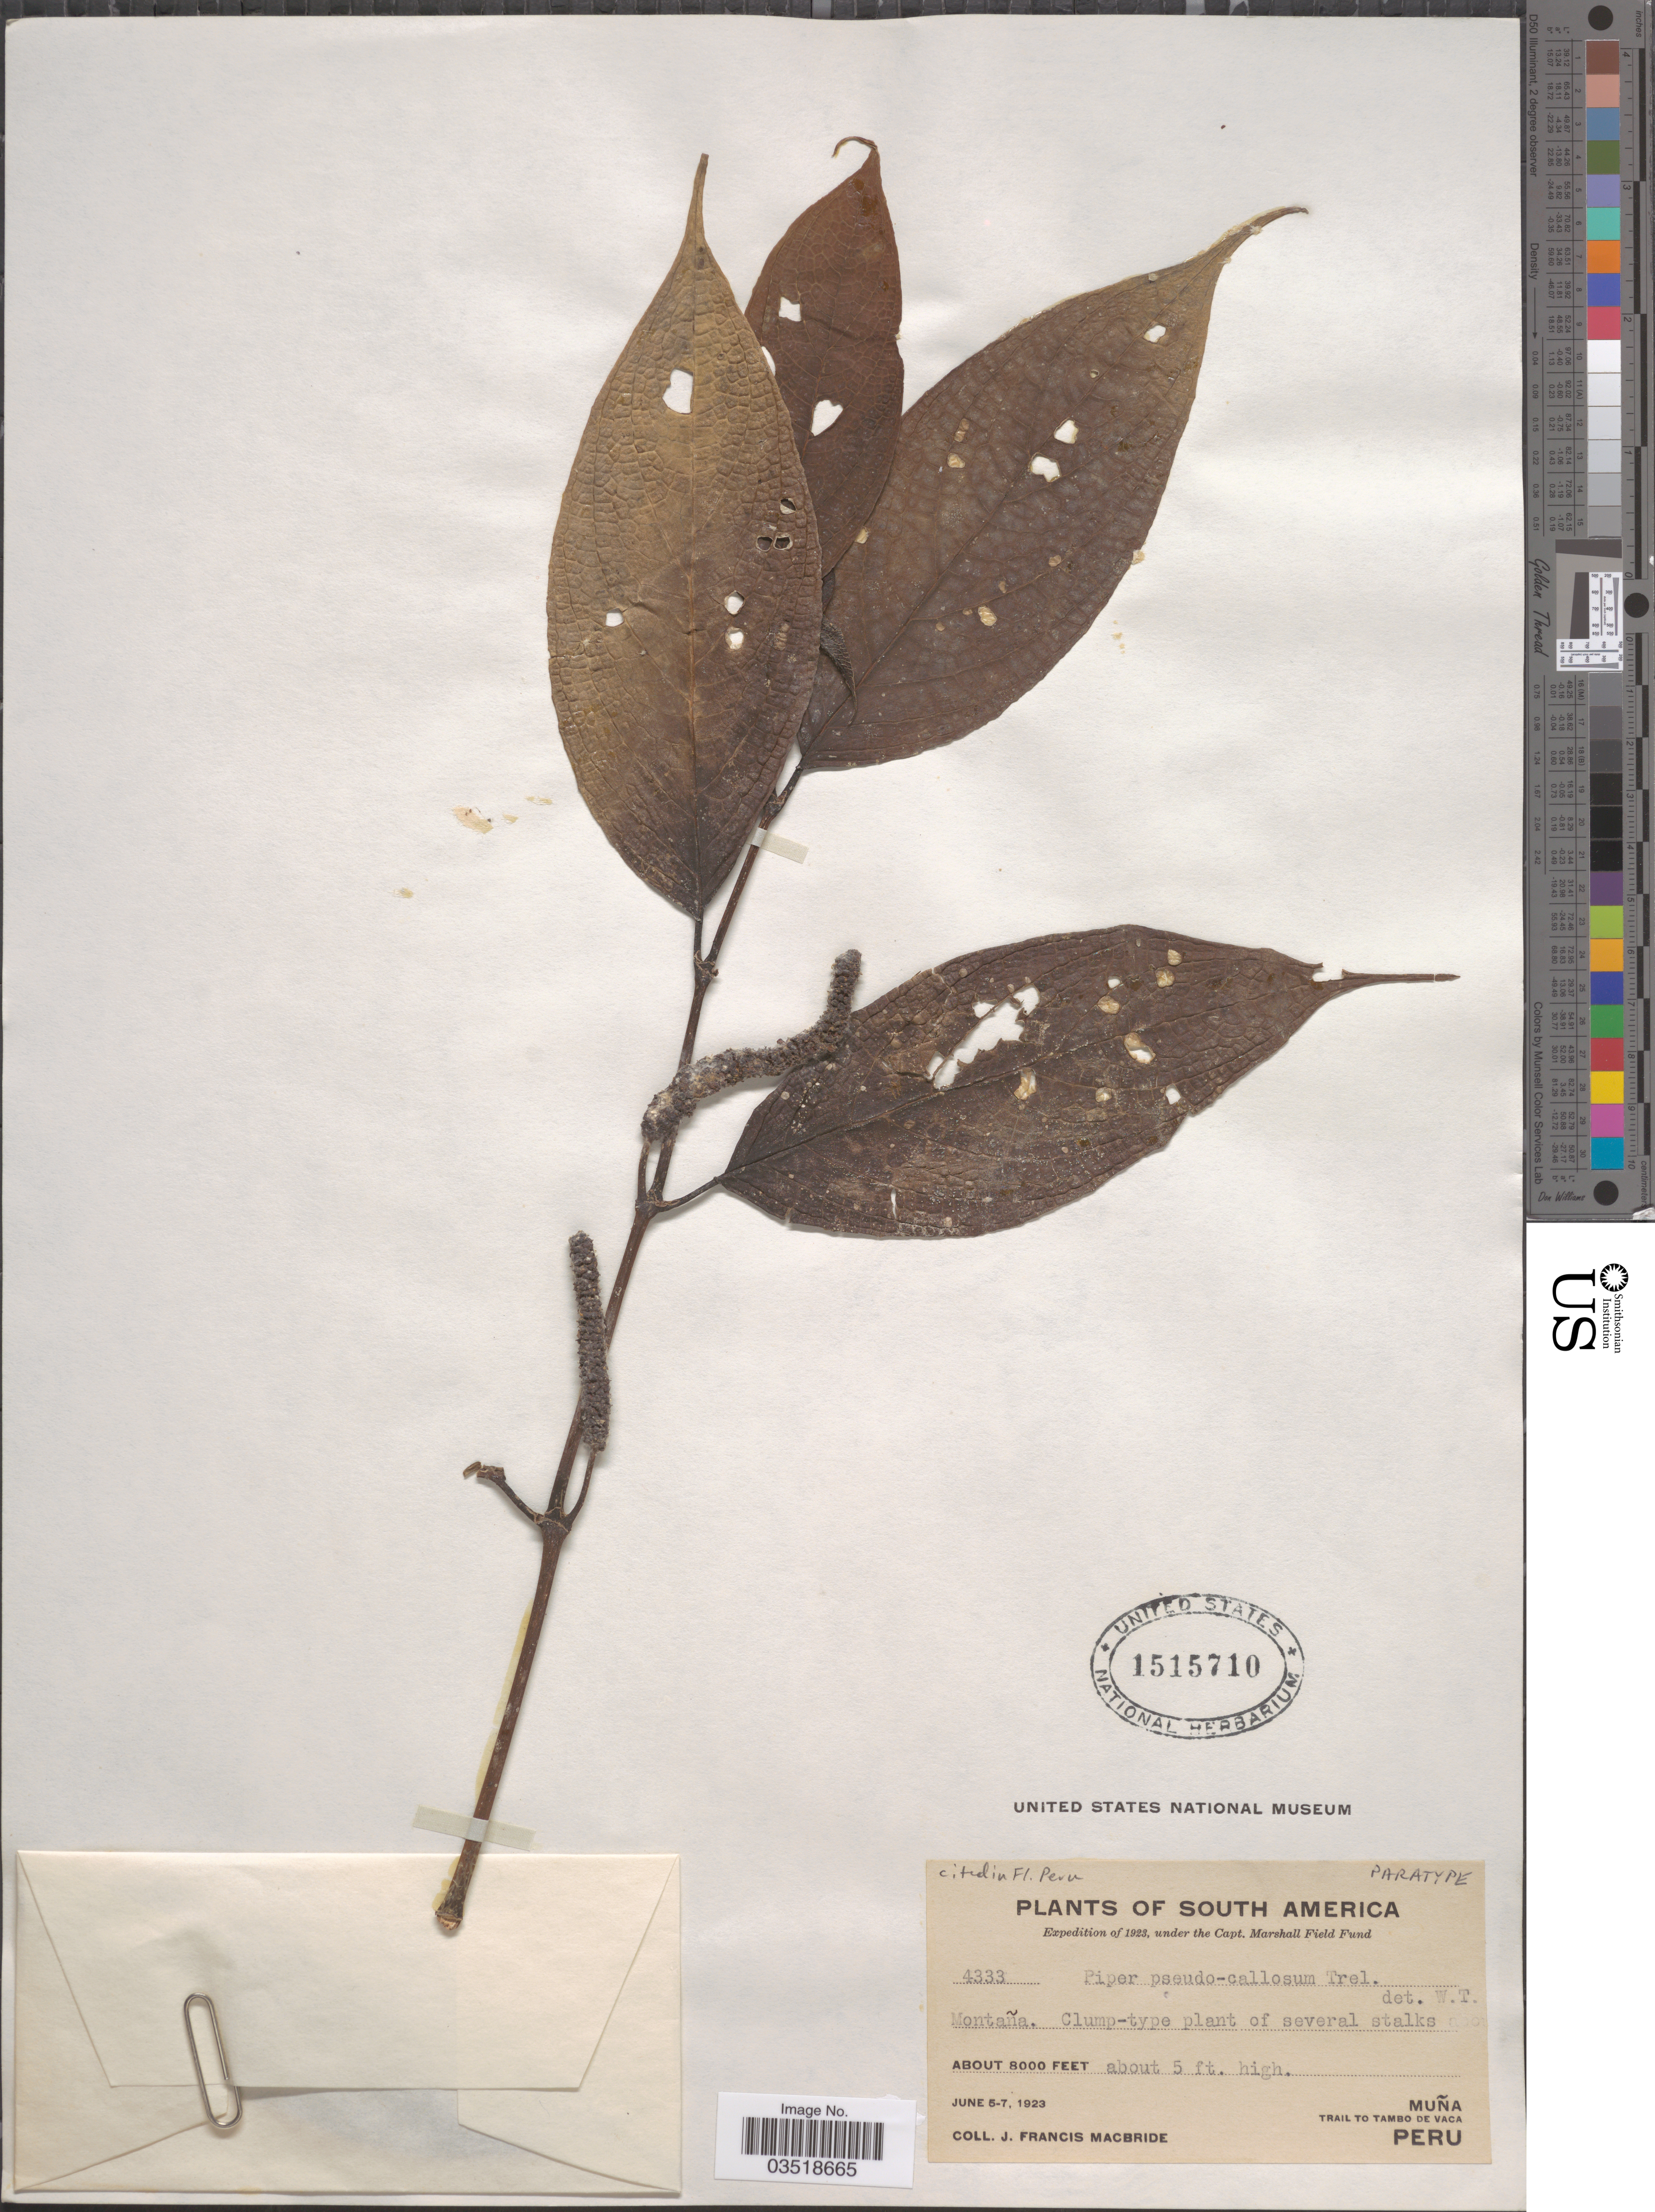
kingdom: Plantae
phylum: Tracheophyta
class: Magnoliopsida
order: Piperales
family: Piperaceae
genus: Piper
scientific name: Piper pseudocallosum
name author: Trel.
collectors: J. F. Macbride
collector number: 4333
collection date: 1923-06-05/1923-06-07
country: Peru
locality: Montaña. Muña. Trail to Tambo de Vaca.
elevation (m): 2438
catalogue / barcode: US 1515710